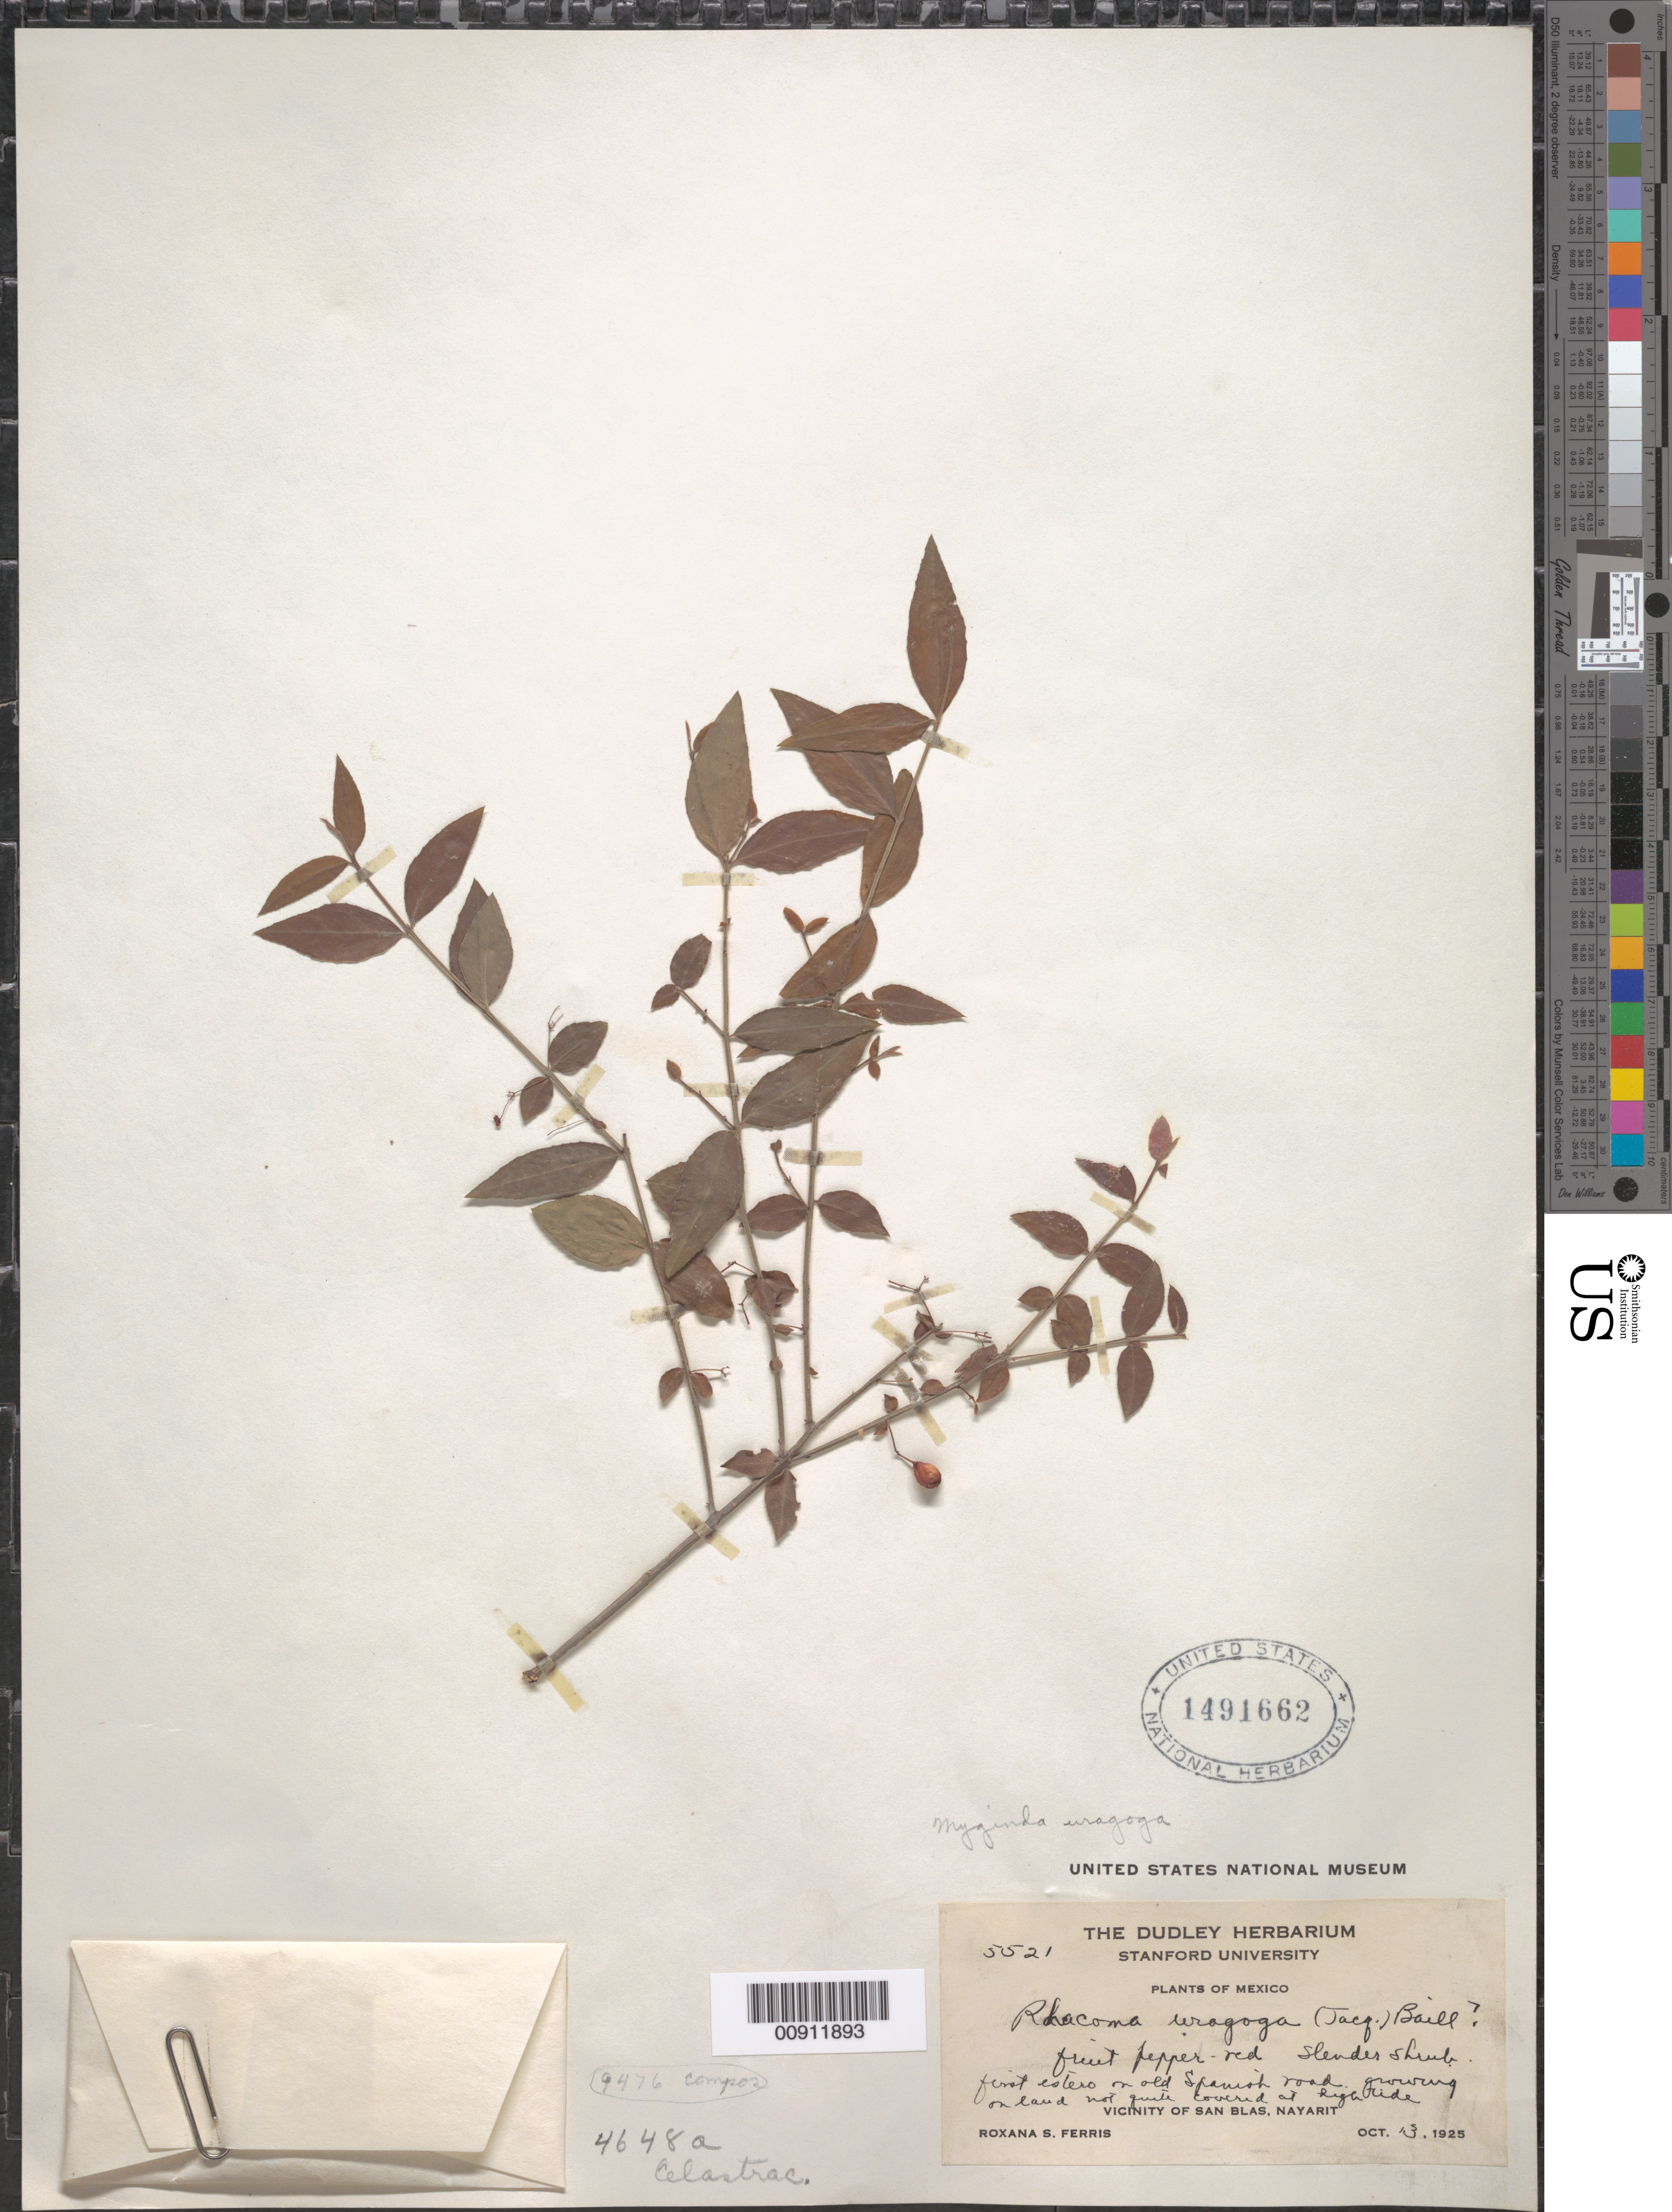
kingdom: Plantae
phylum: Tracheophyta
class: Magnoliopsida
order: Celastrales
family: Celastraceae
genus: Crossopetalum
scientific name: Crossopetalum uragoga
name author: (Jacq.) Kuntze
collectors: R. S. Ferris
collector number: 5521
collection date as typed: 13 Oct 1925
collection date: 1925-10-13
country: Mexico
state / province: Nayarit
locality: First estero on old Spanish road. Vicinity of San Blas, Nayarit.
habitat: Growing on land not quite covered at high tide.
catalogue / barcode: US 1491662